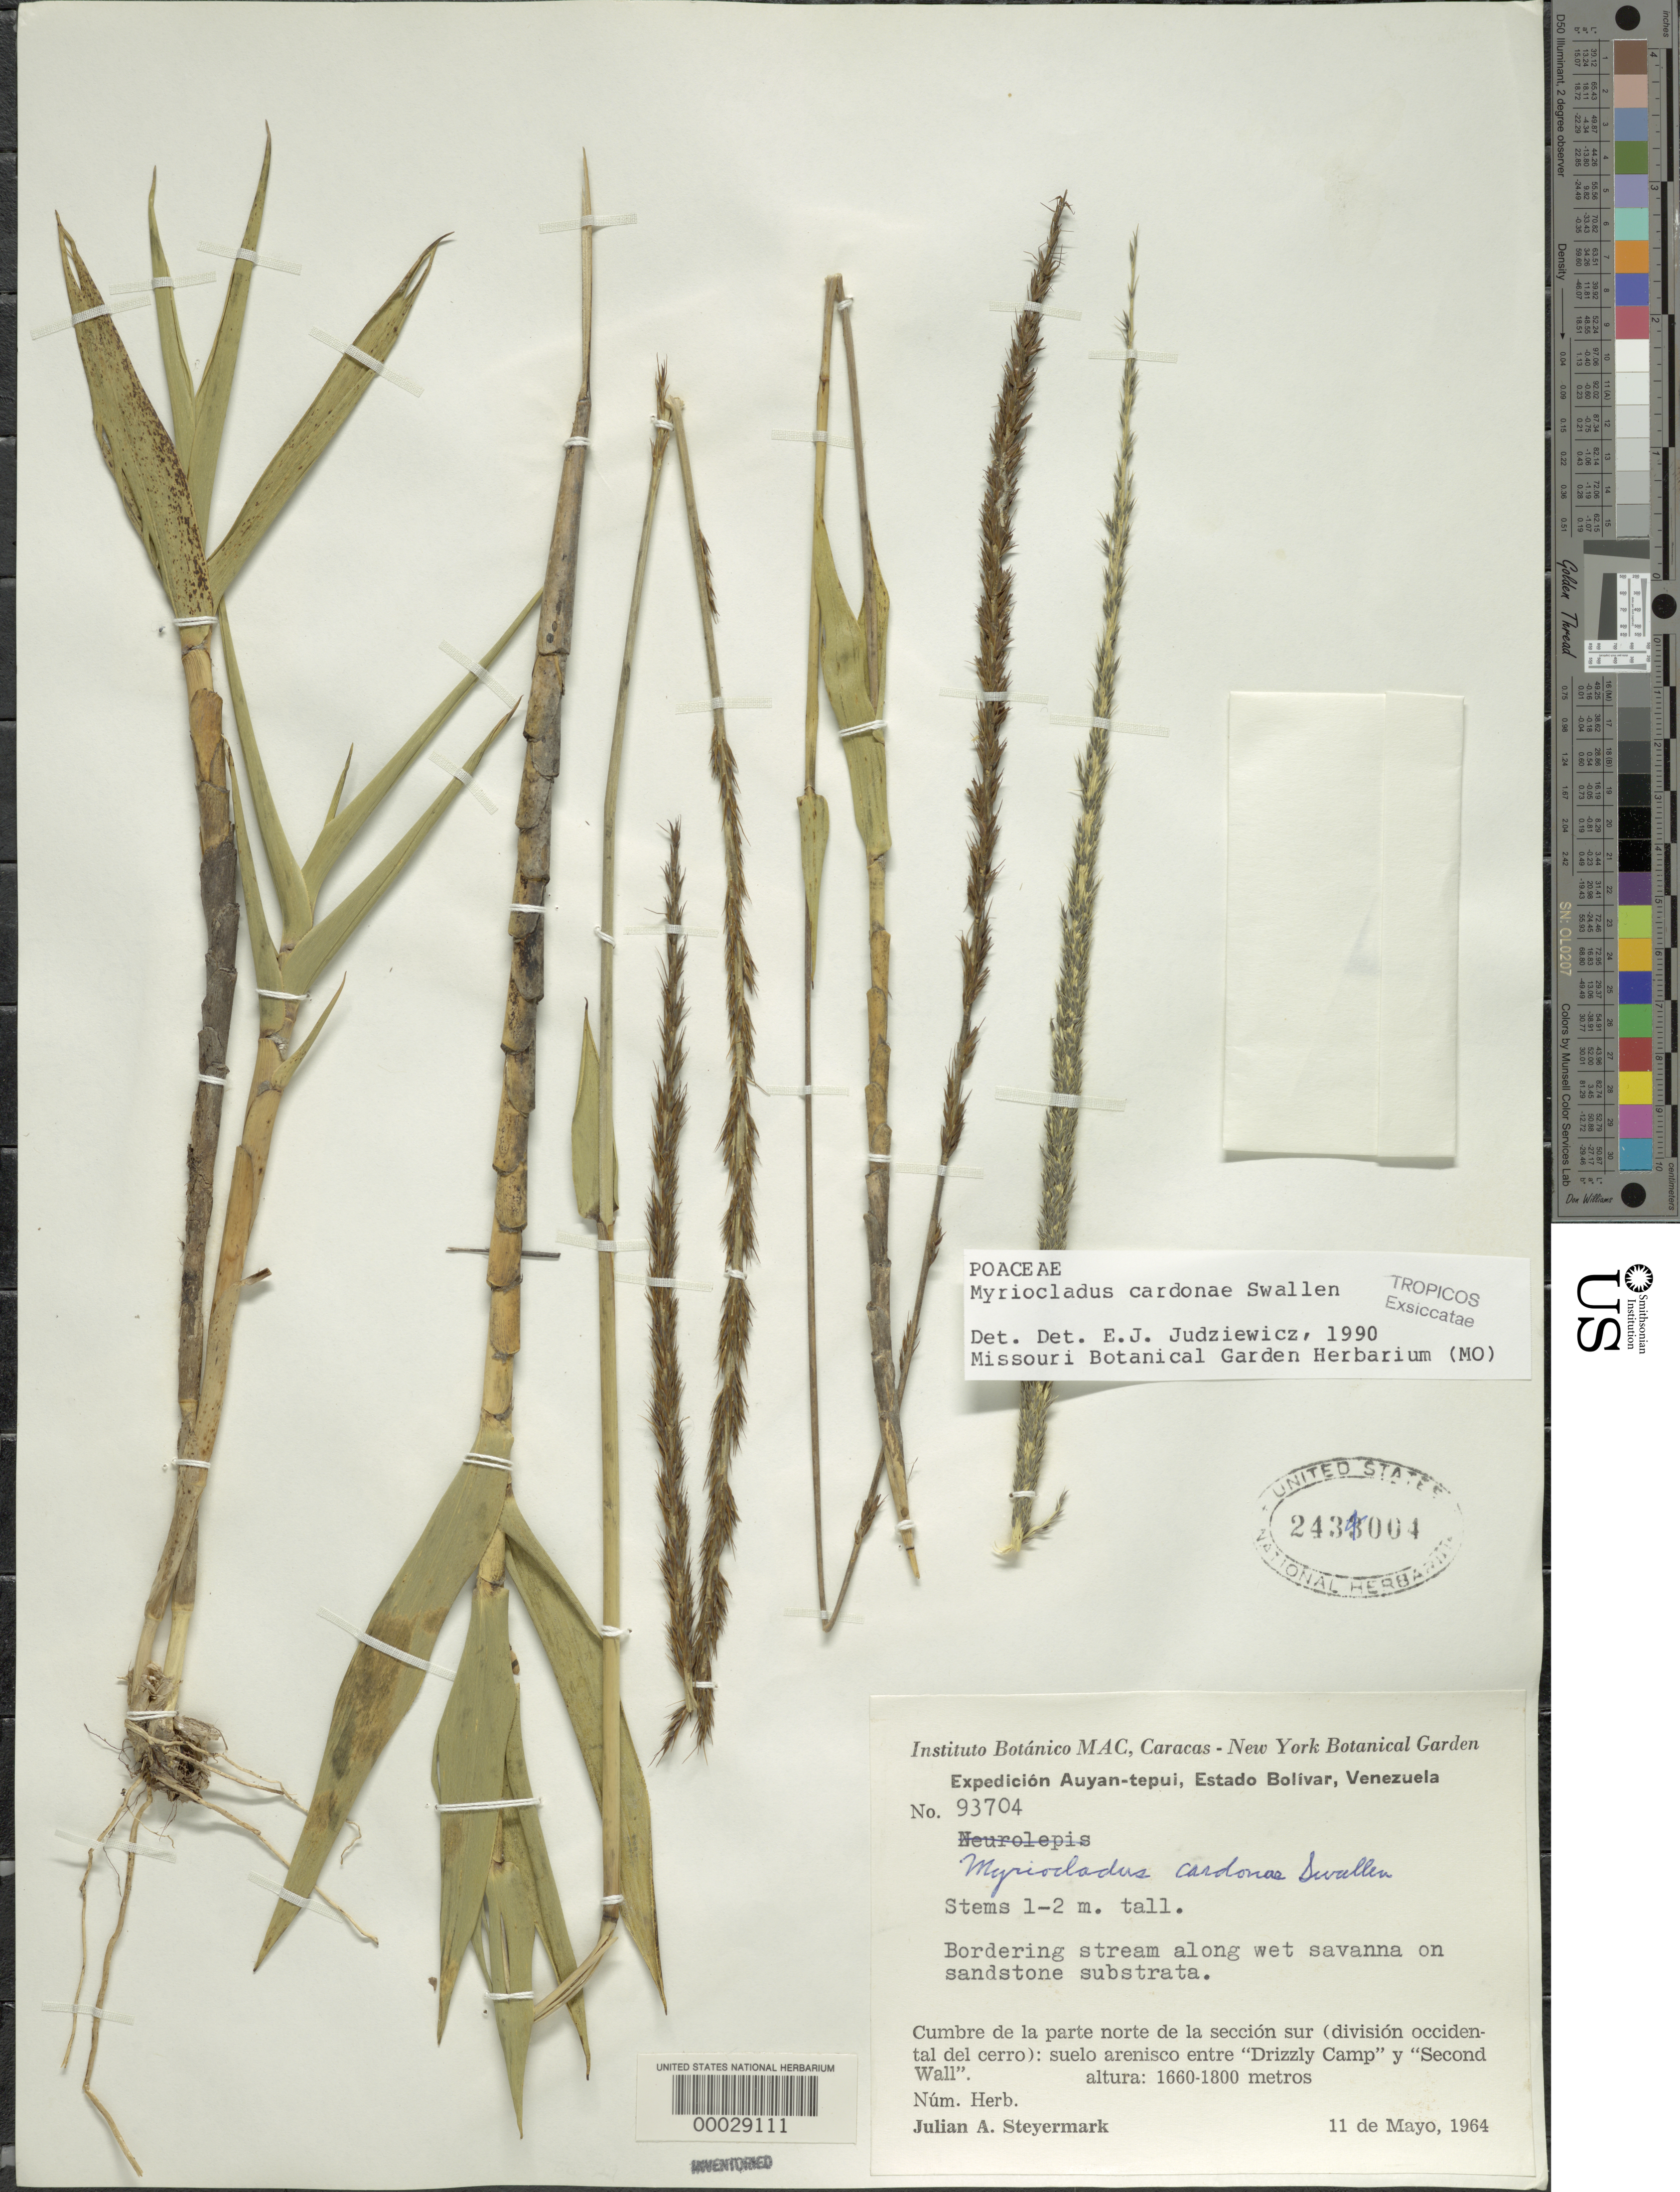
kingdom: Plantae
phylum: Tracheophyta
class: Liliopsida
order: Poales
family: Poaceae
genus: Myriocladus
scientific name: Myriocladus cardonae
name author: Swallen in Steyerm.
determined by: Judziewicz, E. J.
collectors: J. Steyermark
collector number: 93704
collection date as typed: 11 May 1964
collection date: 1964-05-11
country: Venezuela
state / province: Bolivar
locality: Cumbre de la parte n de la seccion sur, division occidental del cerro; entre "drizzly camp" y "second wall"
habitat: Bordering stream along wet savanna on sandstone substrata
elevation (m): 1660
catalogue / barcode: US 2434004